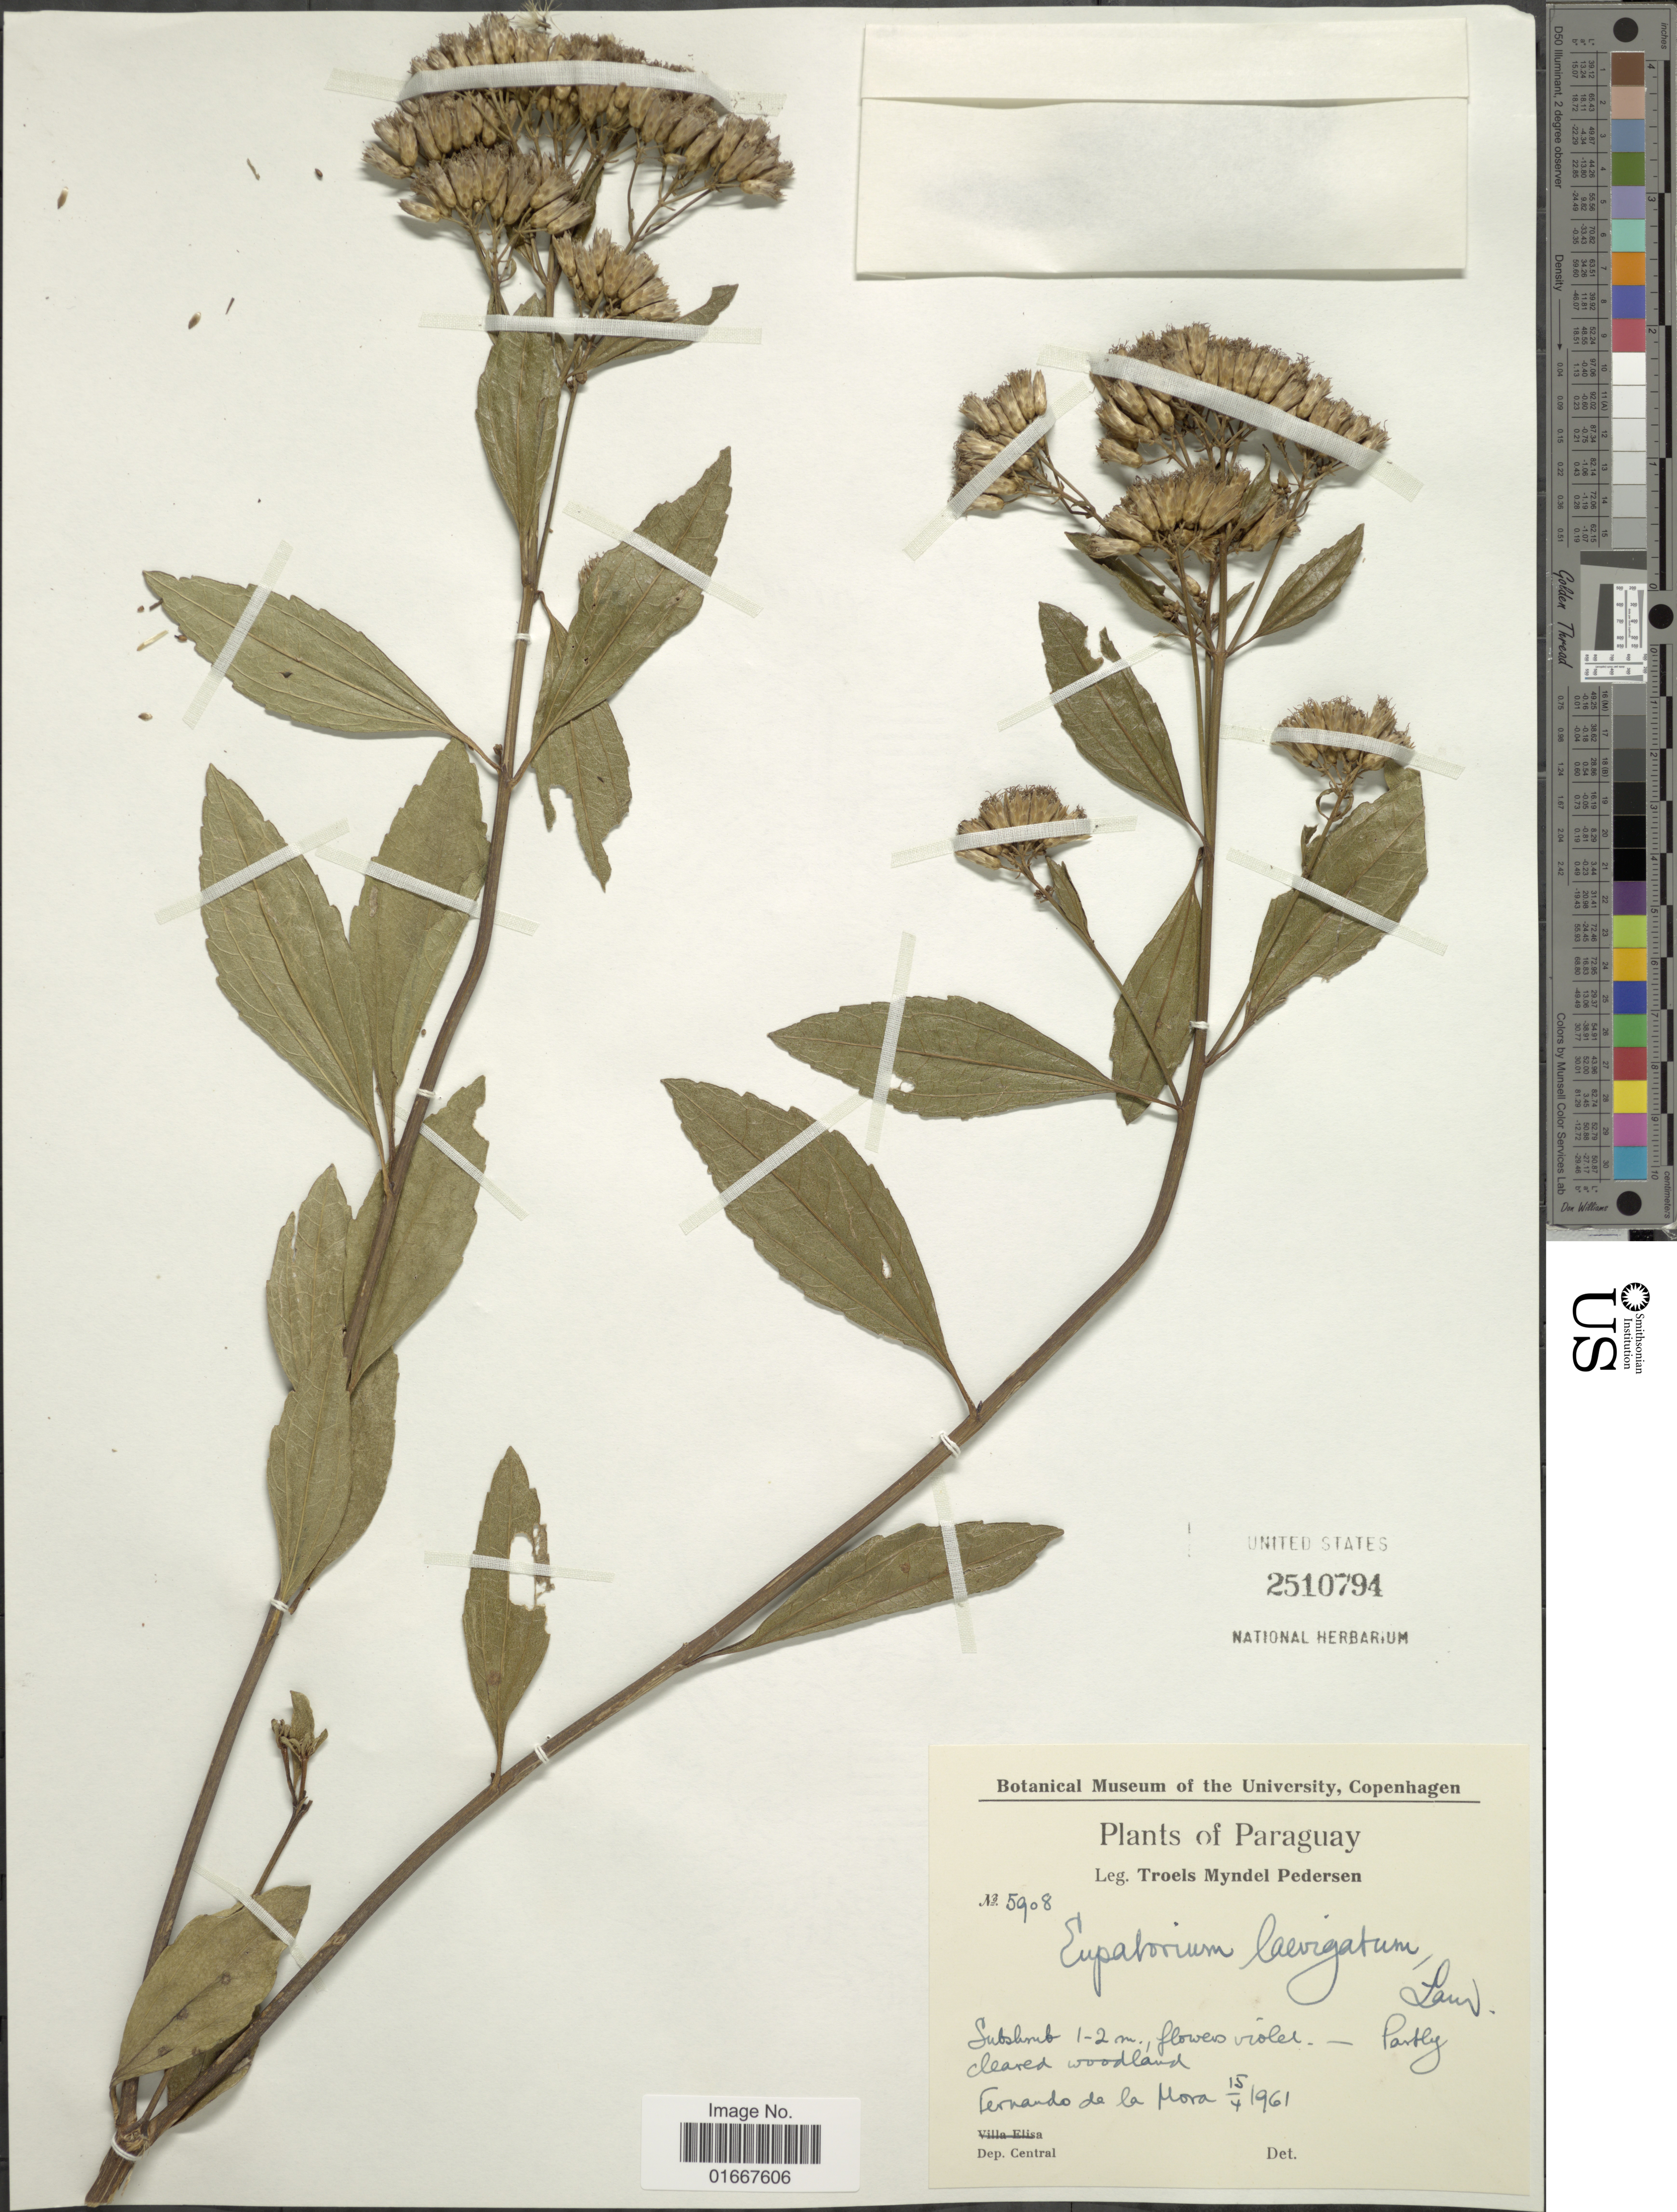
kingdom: Plantae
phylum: Tracheophyta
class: Magnoliopsida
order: Asterales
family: Asteraceae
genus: Chromolaena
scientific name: Chromolaena laevigata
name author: (Lam.) R.M. King & H. Rob.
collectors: T. Pederson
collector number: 5908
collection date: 1961-04-15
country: Paraguay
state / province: Central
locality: Fernando de la Mora.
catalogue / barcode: US 2510794